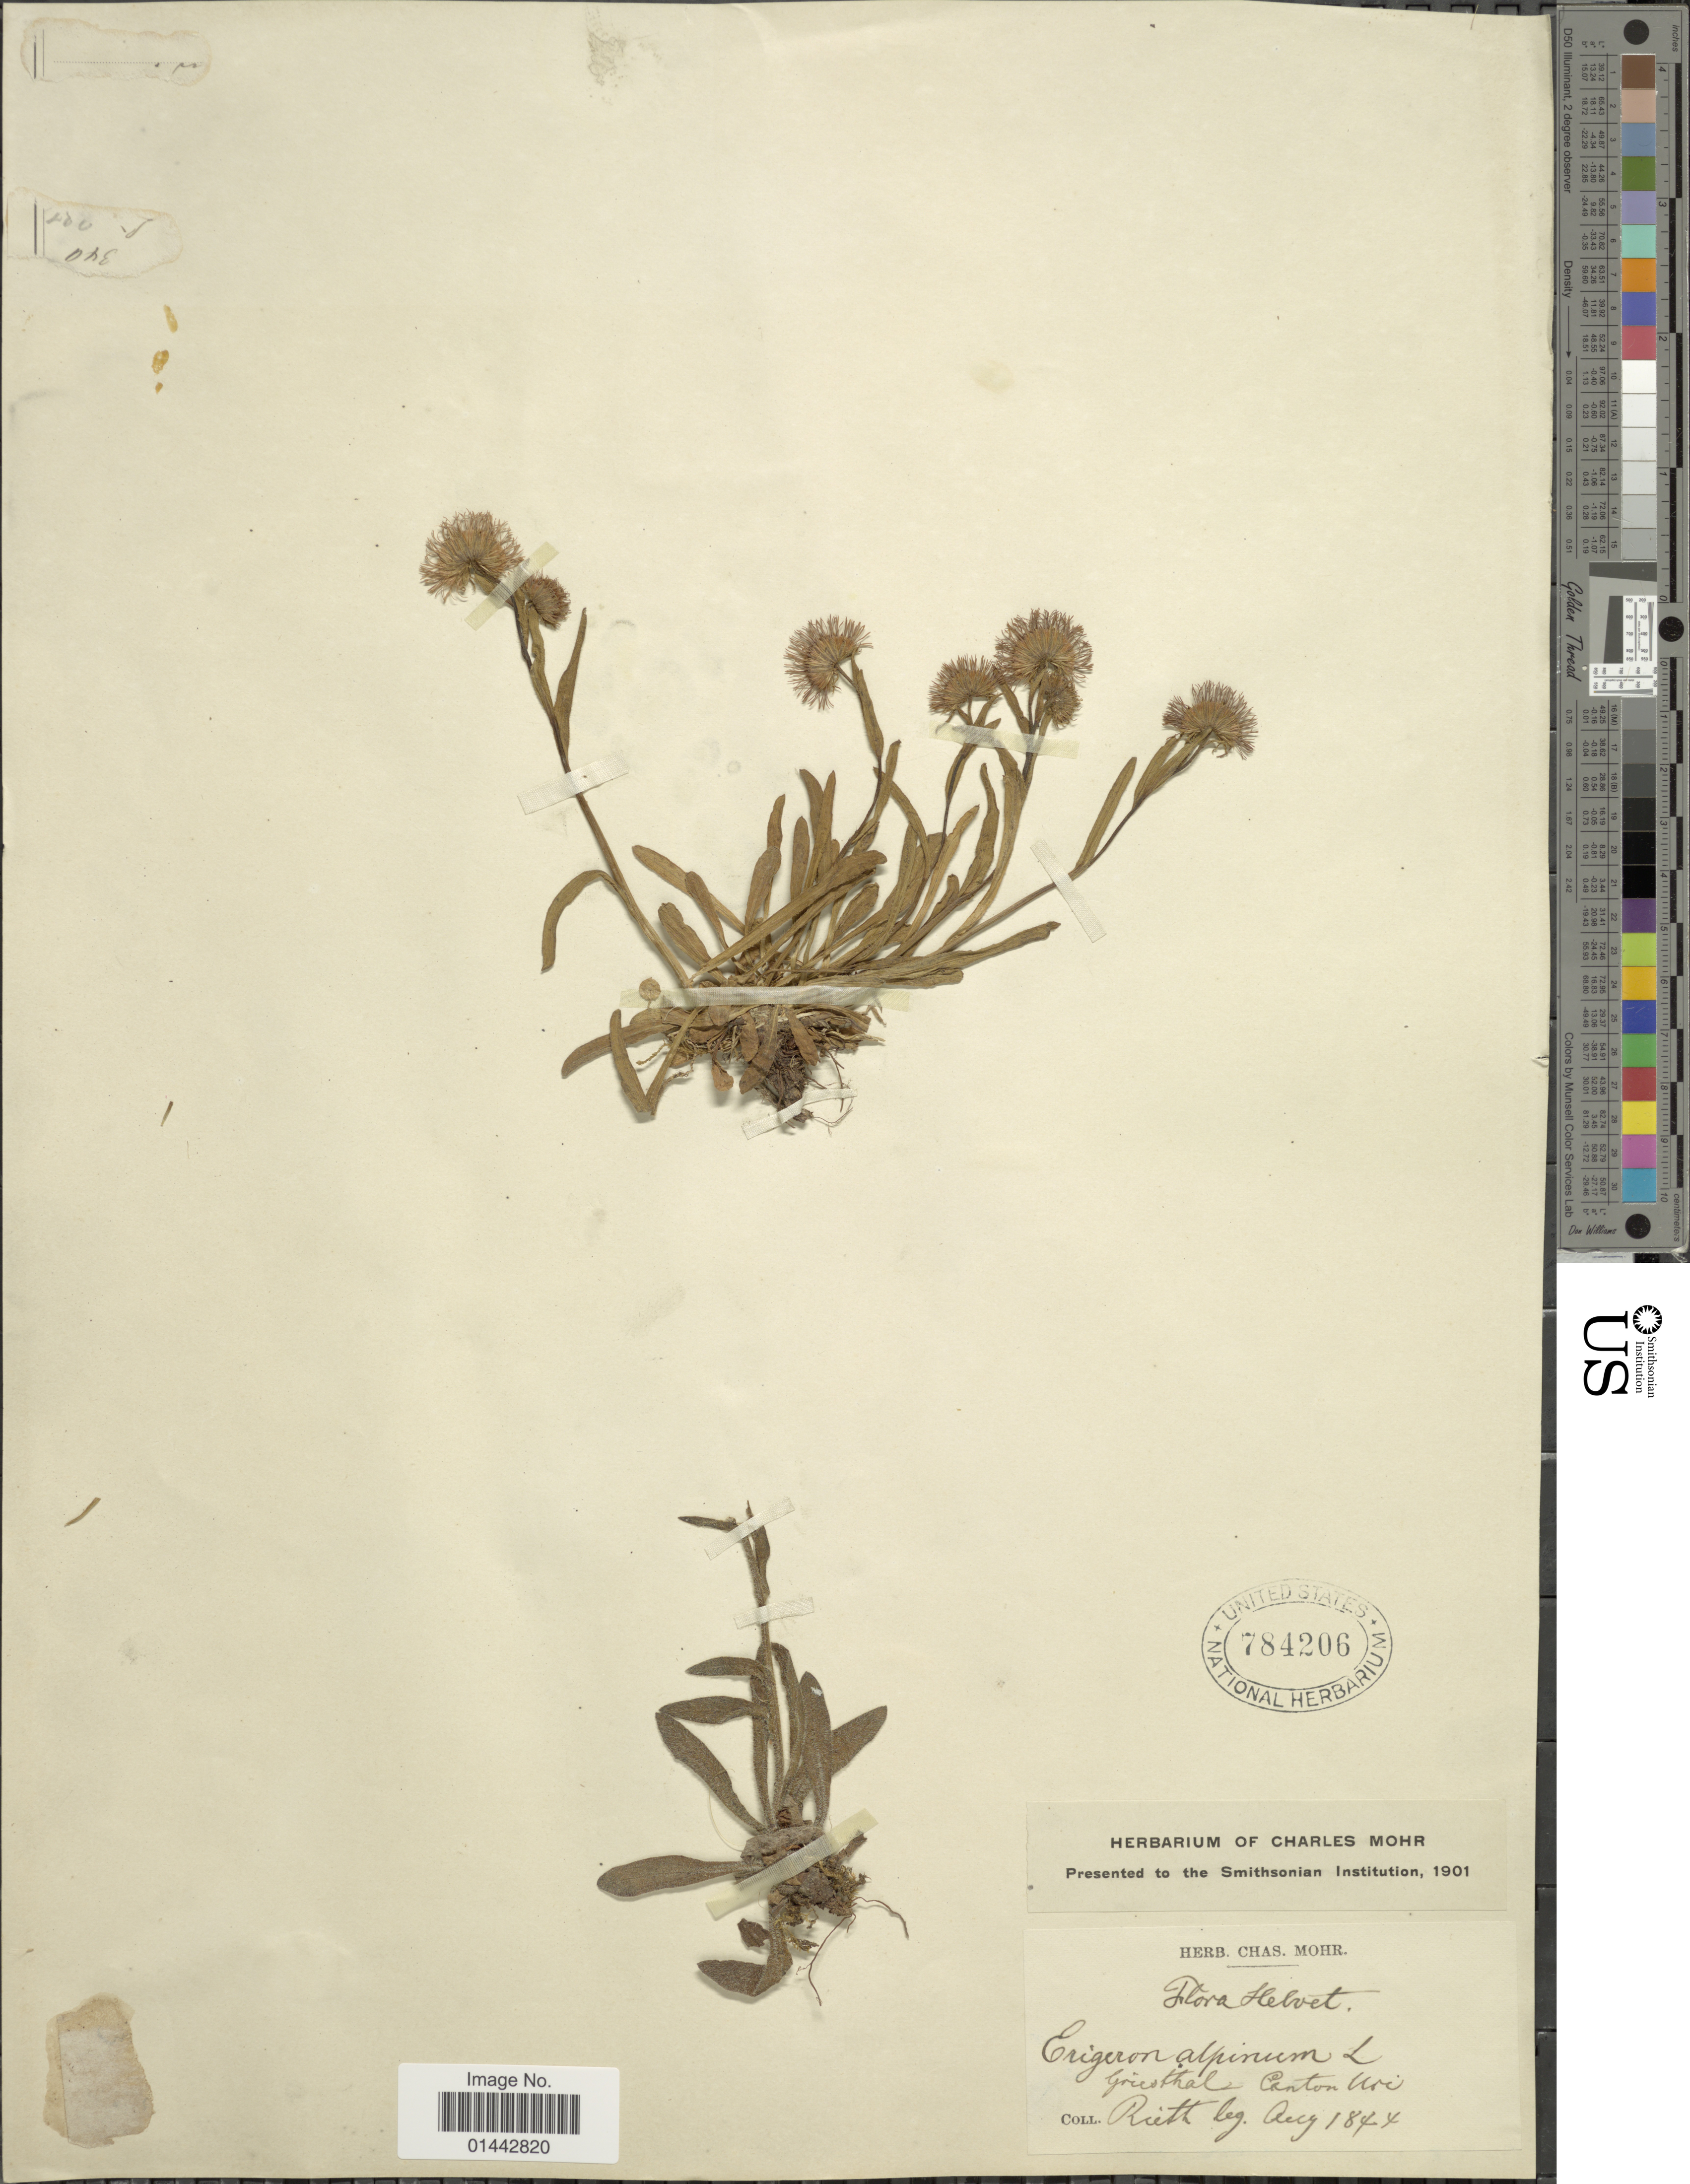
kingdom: Plantae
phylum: Tracheophyta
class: Magnoliopsida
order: Asterales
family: Asteraceae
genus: Erigeron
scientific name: Erigeron sp.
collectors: -. Rieth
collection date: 1844-08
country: Switzerland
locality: Helvetica, Griesthal Canton Uri.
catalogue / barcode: US 784206